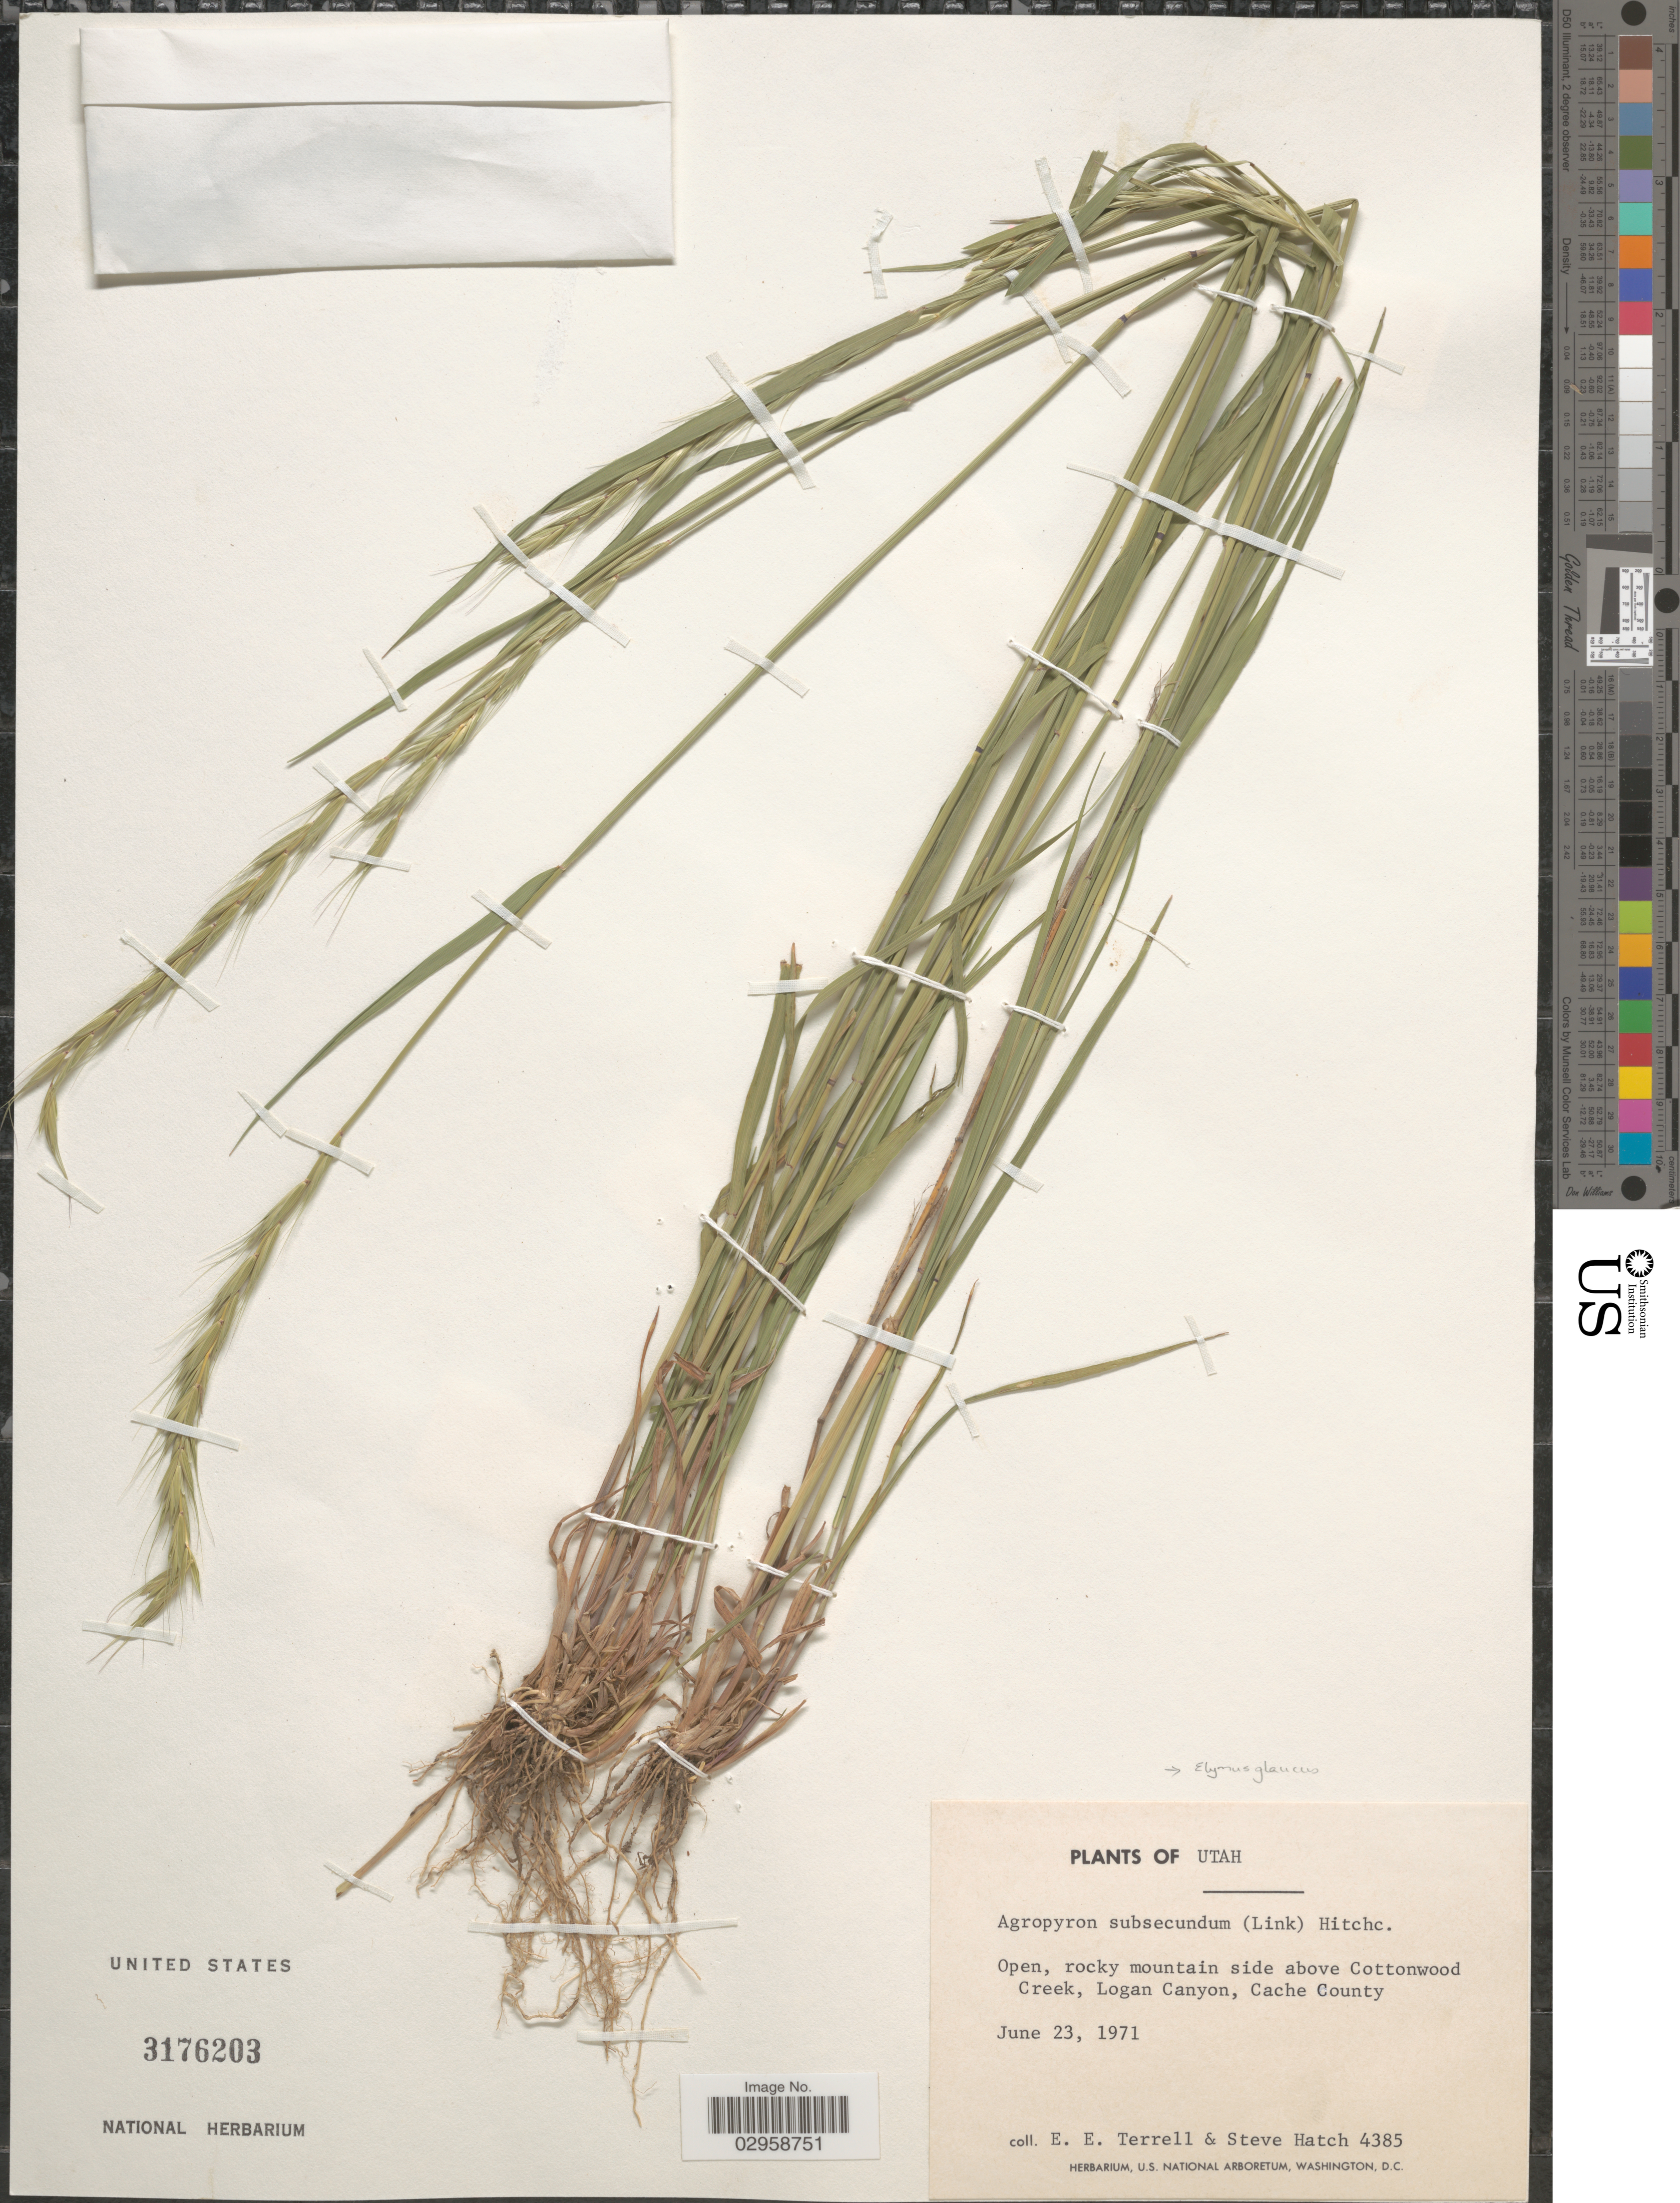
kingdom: Plantae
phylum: Tracheophyta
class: Liliopsida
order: Poales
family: Poaceae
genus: Elymus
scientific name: Elymus trachycaulus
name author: (Link) Gould ex Shinners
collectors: E. E. Terrell & S. Hatch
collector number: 4385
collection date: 1971-06-23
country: United States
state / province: Utah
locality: Open, rocky mountain side above Cottonwood Creek, Logan Canyon, Cache County.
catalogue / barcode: US 3176203